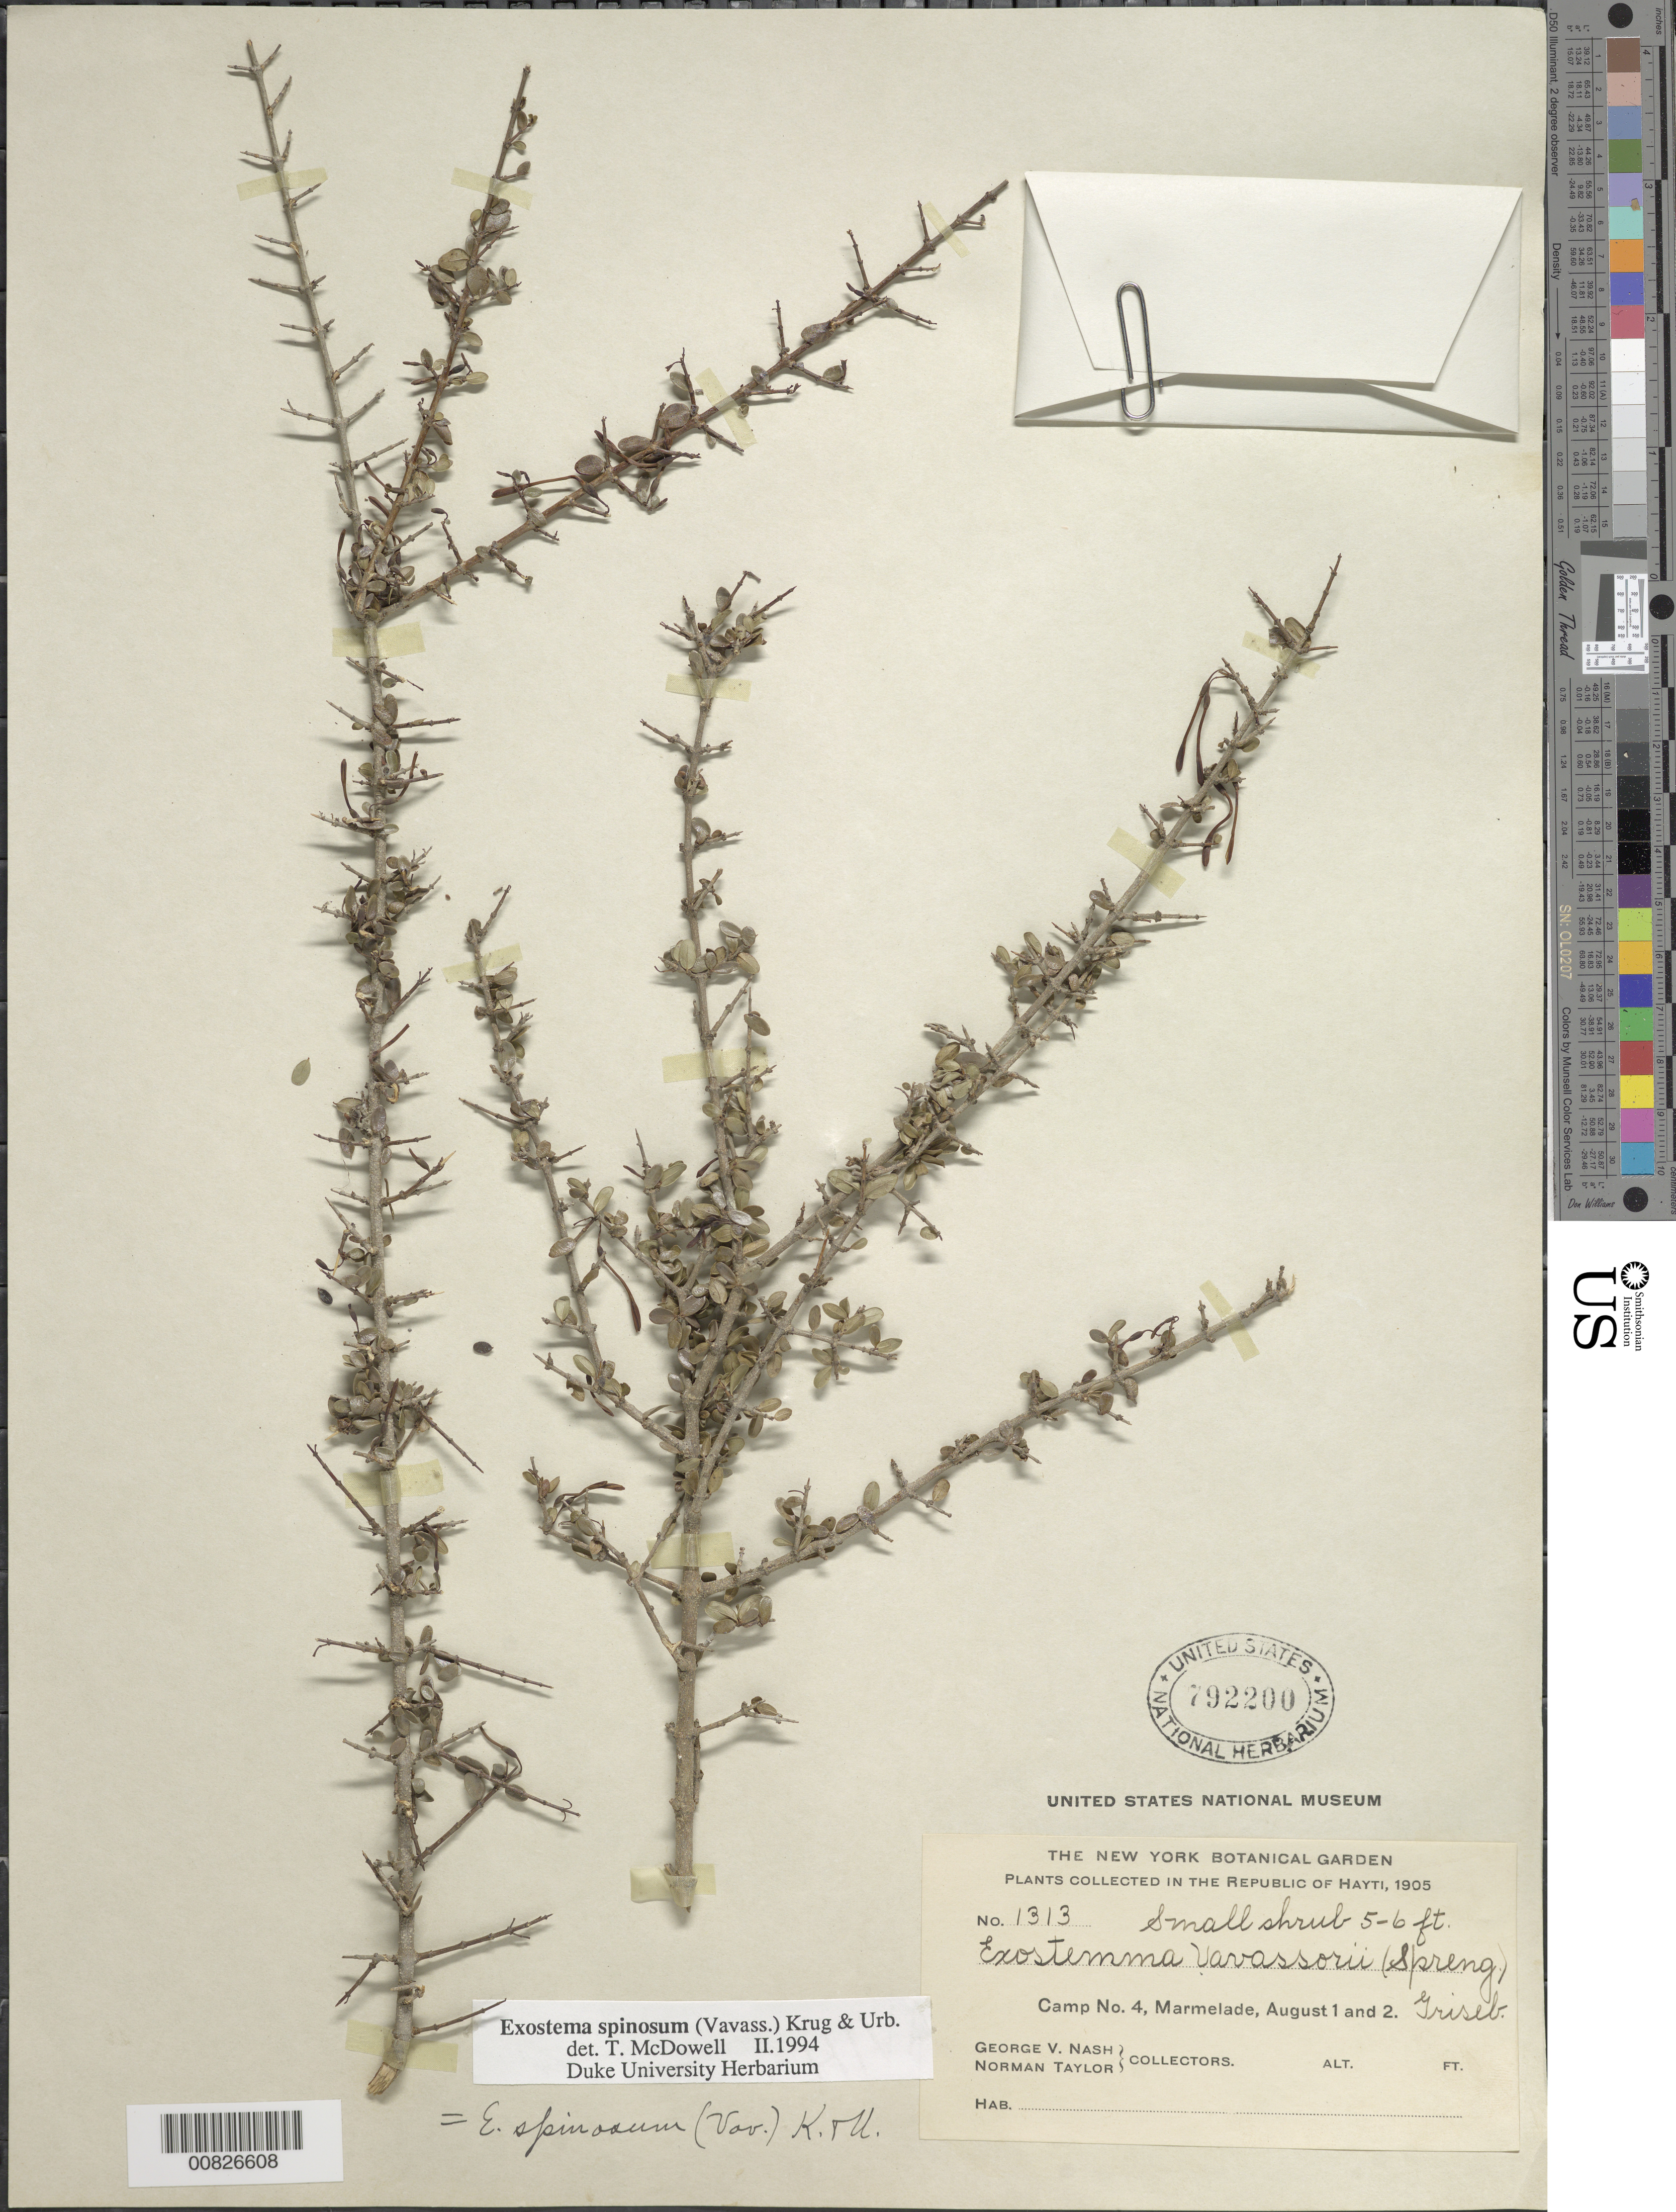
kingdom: Plantae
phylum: Tracheophyta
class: Magnoliopsida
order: Gentianales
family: Rubiaceae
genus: Exostema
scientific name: Exostema spinosum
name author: (Vavass.) Krug & Urb.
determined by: McDowell, T.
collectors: G. V. Nash & N. Taylor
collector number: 1313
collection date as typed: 01 Aug 1905 and 02 Aug 1905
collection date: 1905-08-01,1905-08-02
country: Haiti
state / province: Nord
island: Hispaniola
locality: Marmelade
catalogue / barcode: US 792200